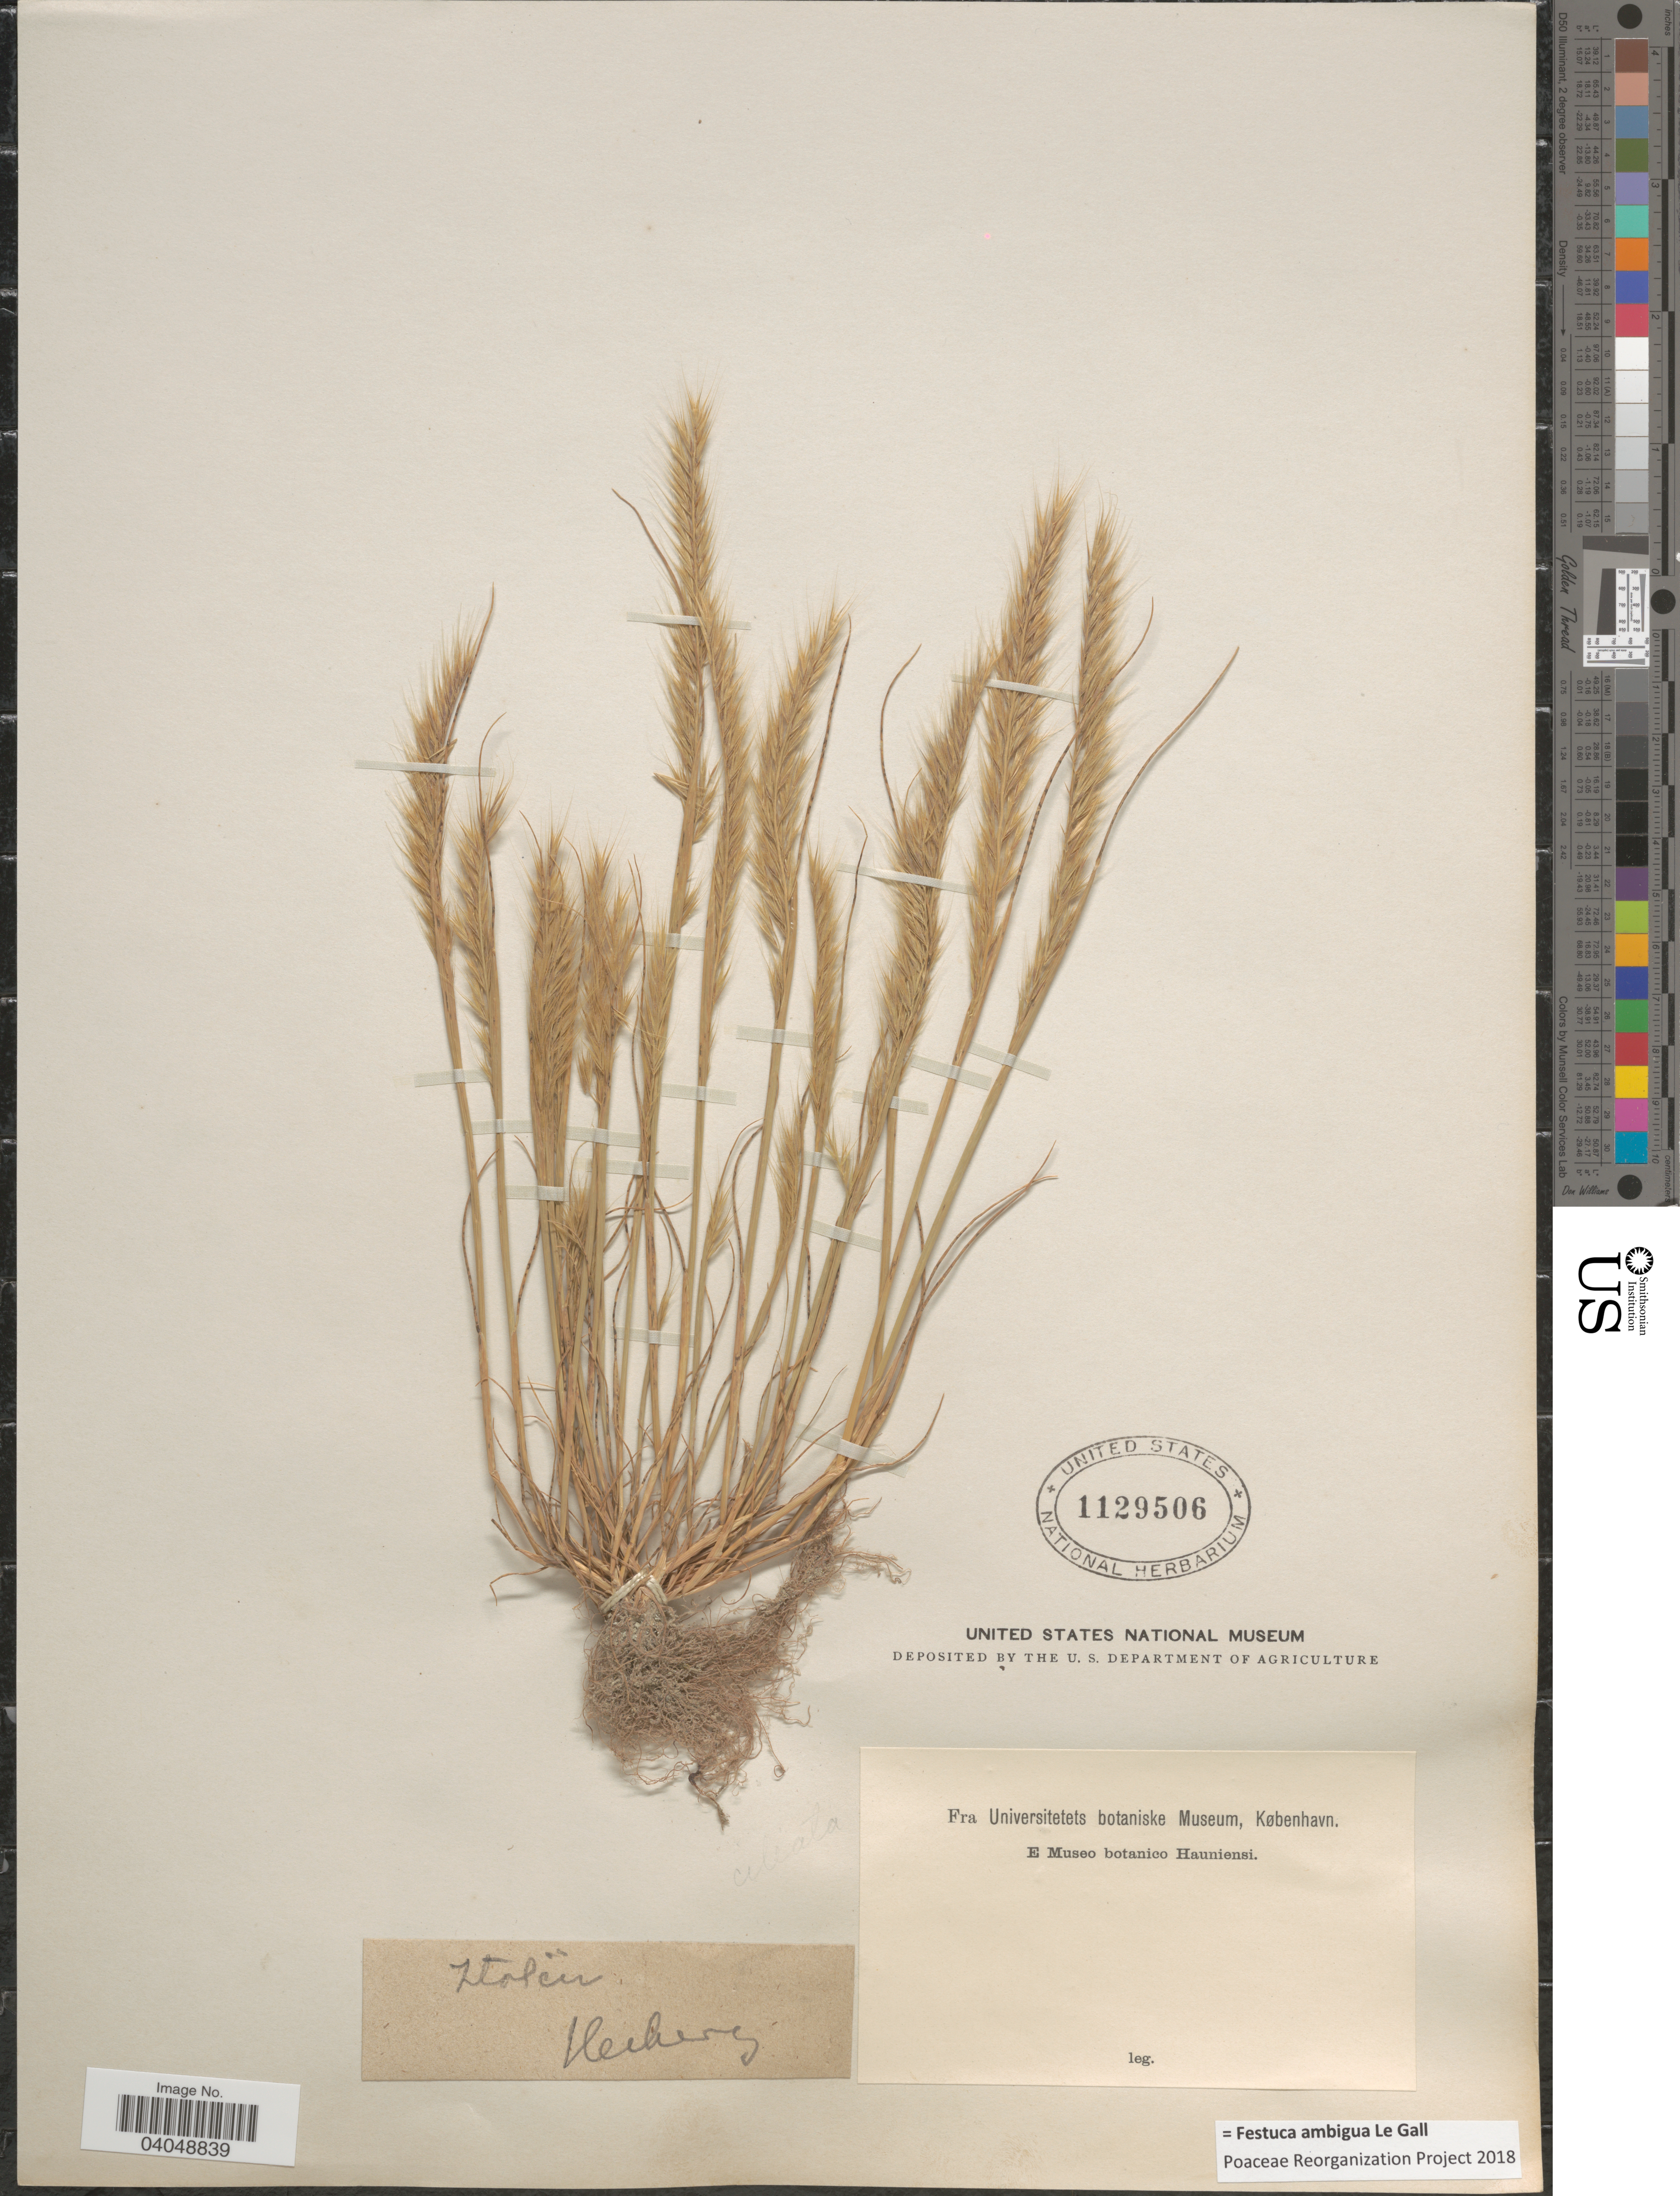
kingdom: Plantae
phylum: Tracheophyta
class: Liliopsida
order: Poales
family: Poaceae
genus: Festuca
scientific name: Festuca ambigua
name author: Le Gall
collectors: Heiberg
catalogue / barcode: US 1129506